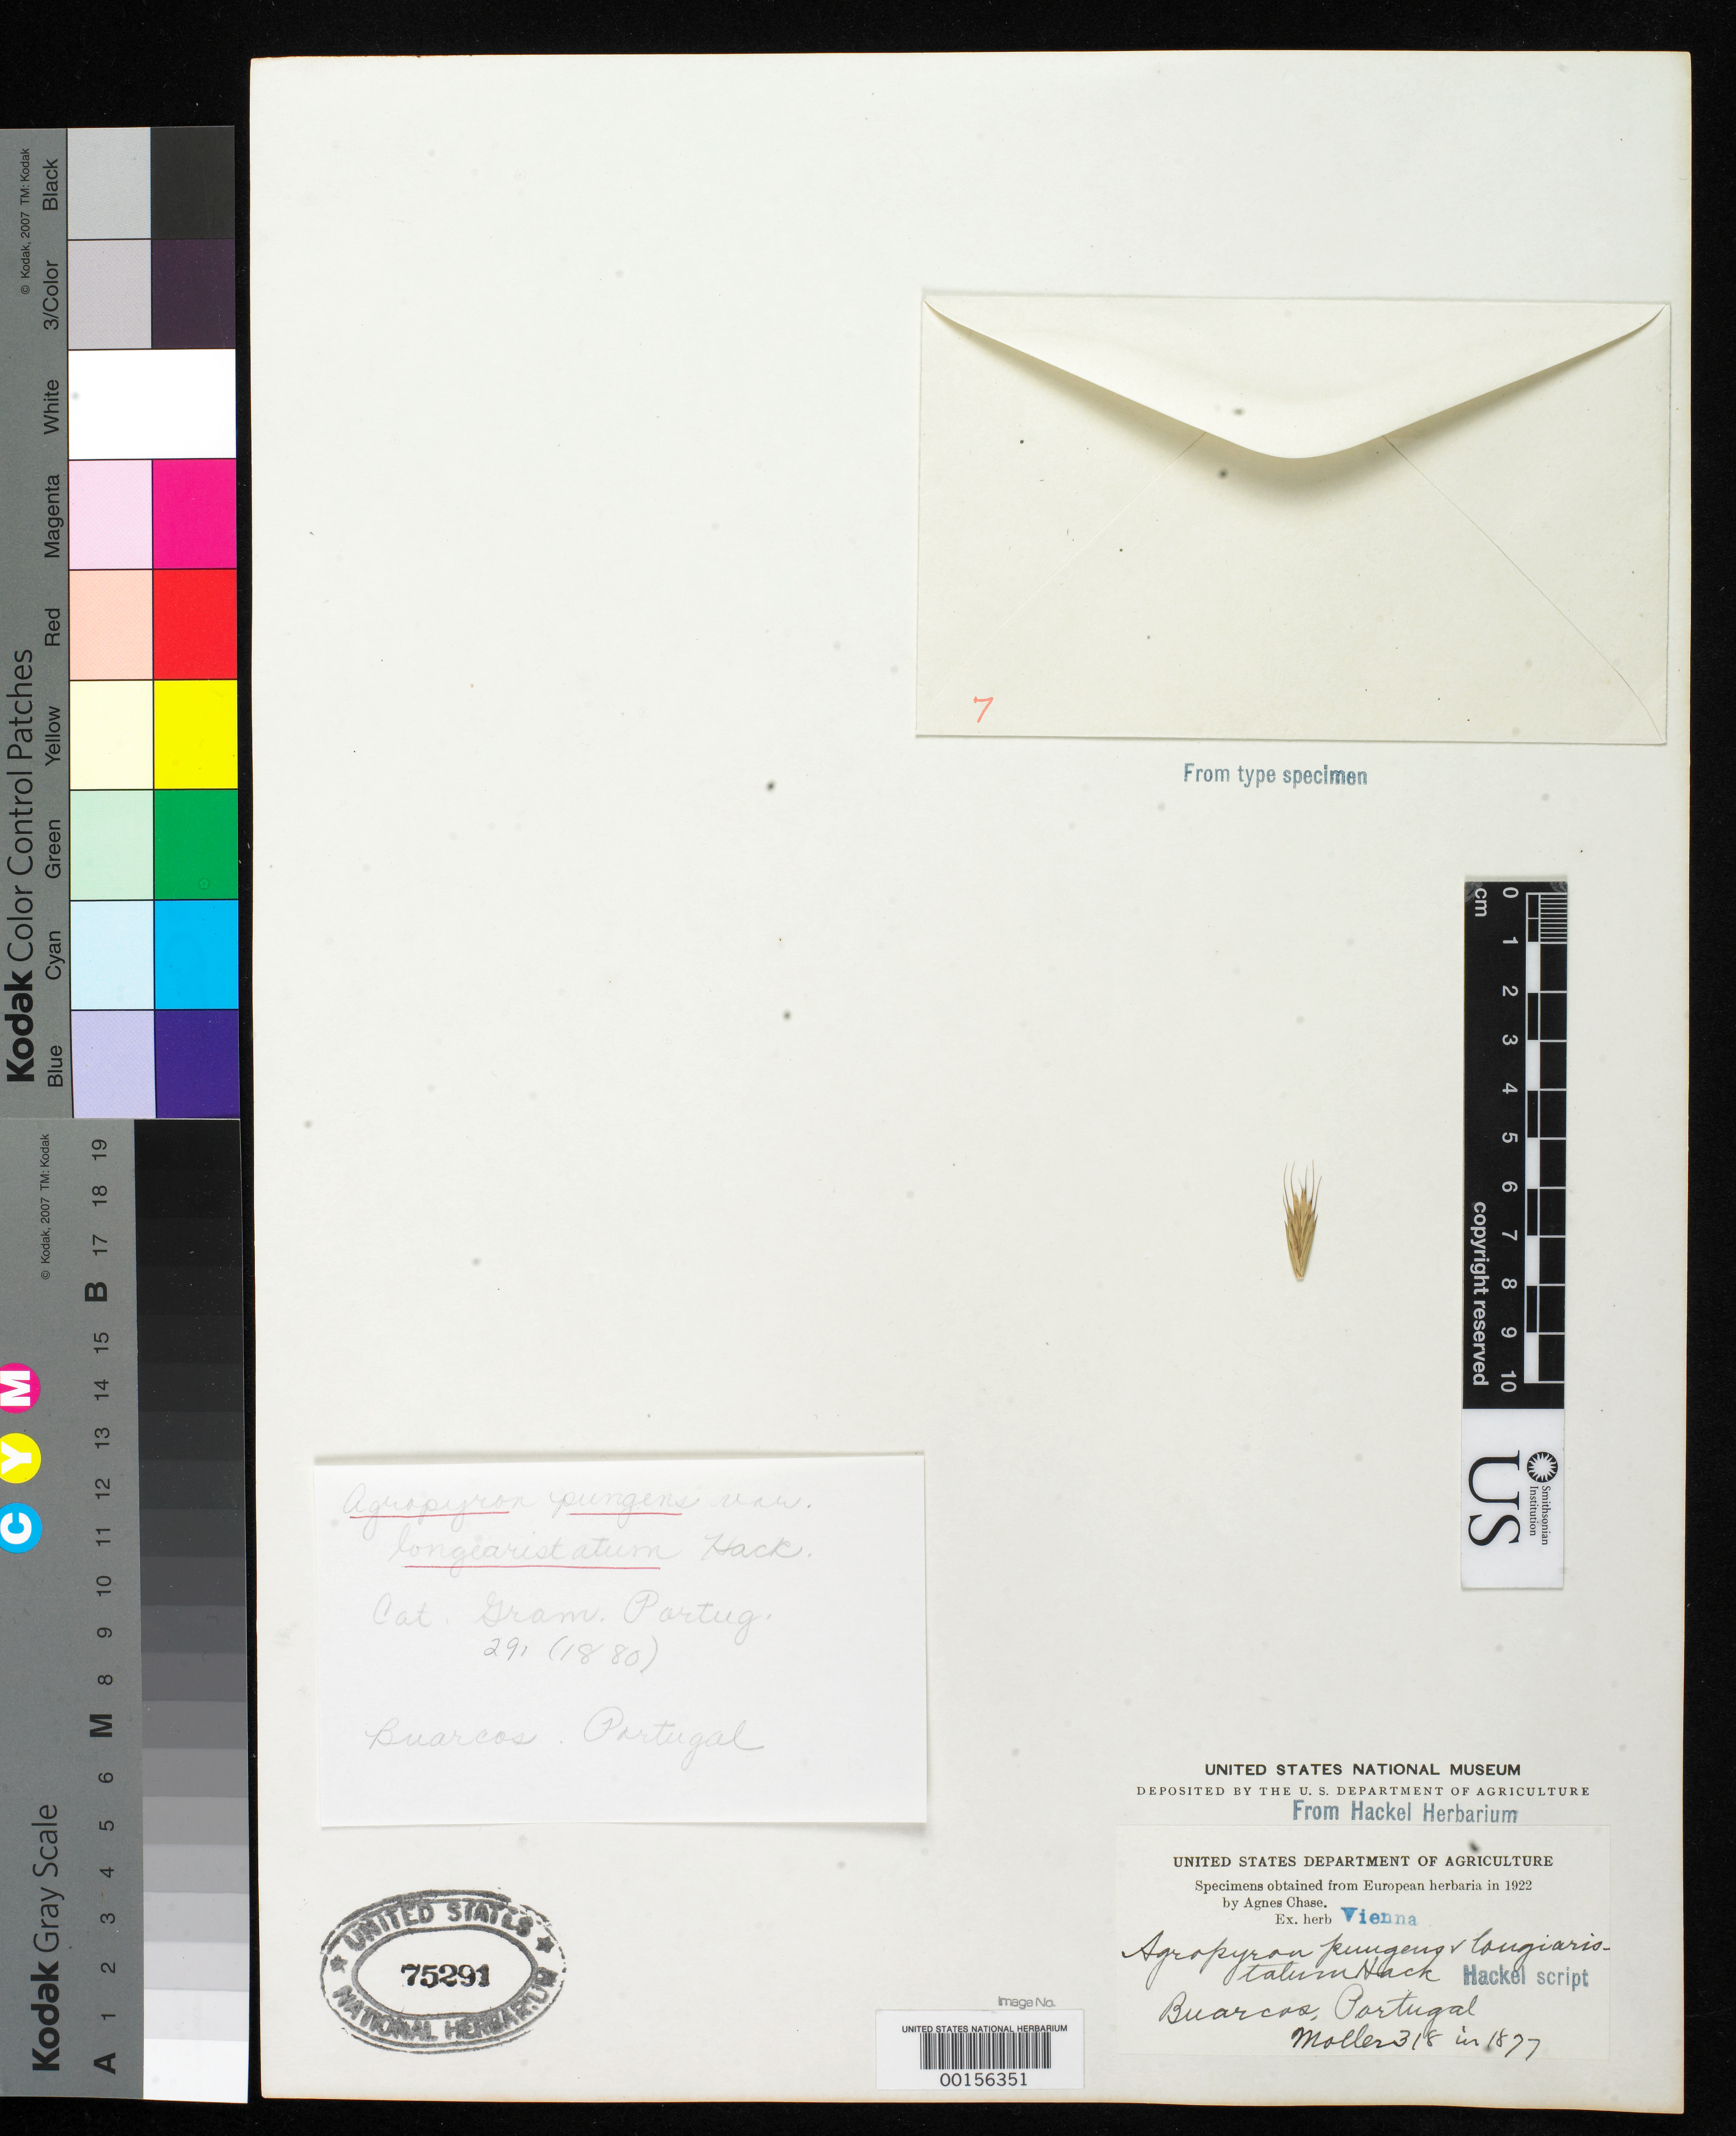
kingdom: Plantae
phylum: Tracheophyta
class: Liliopsida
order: Poales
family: Poaceae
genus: Agropyron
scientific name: Agropyron pungens var. longiaristatum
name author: Hack.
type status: Type Fragment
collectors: H. Moeller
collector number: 318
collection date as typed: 1877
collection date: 1877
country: Portugal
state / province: Coimbra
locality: Buarcos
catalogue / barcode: US 75291